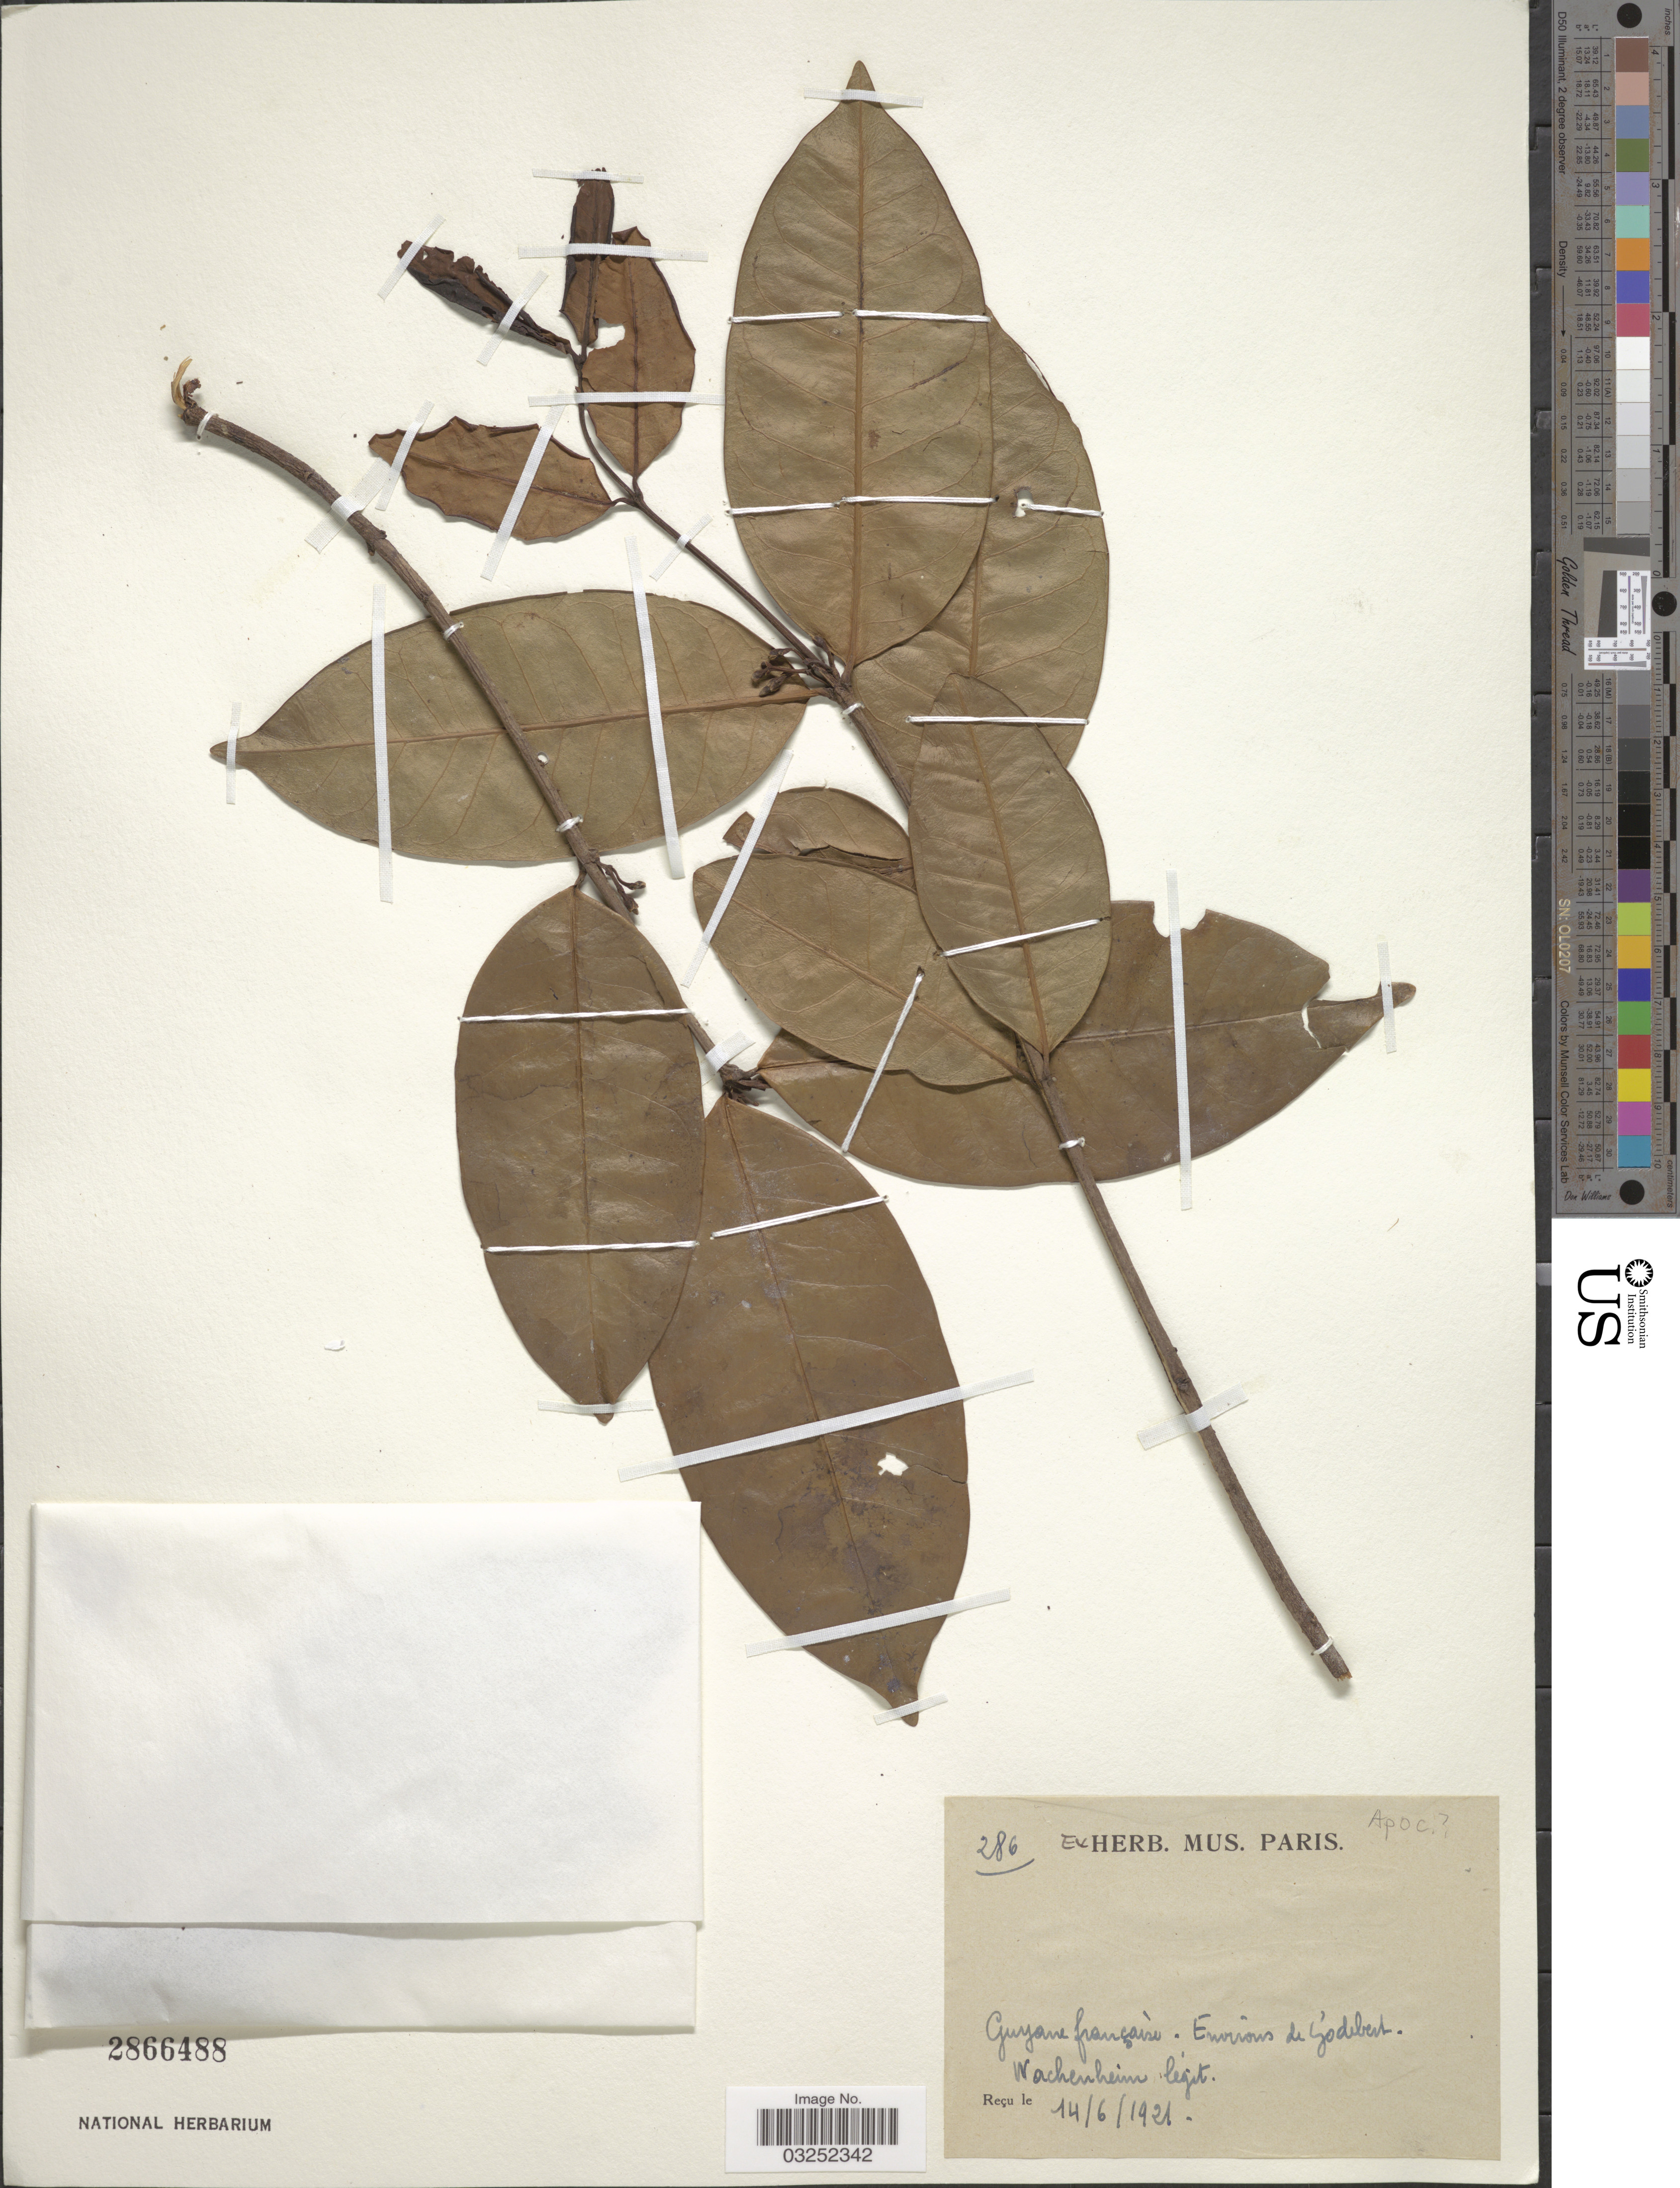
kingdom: Plantae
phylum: Tracheophyta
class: Magnoliopsida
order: Gentianales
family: Apocynaceae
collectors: -. Wachenheim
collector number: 286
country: French Guiana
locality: Guyana française. Environs de Godebert.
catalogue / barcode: US 2866488